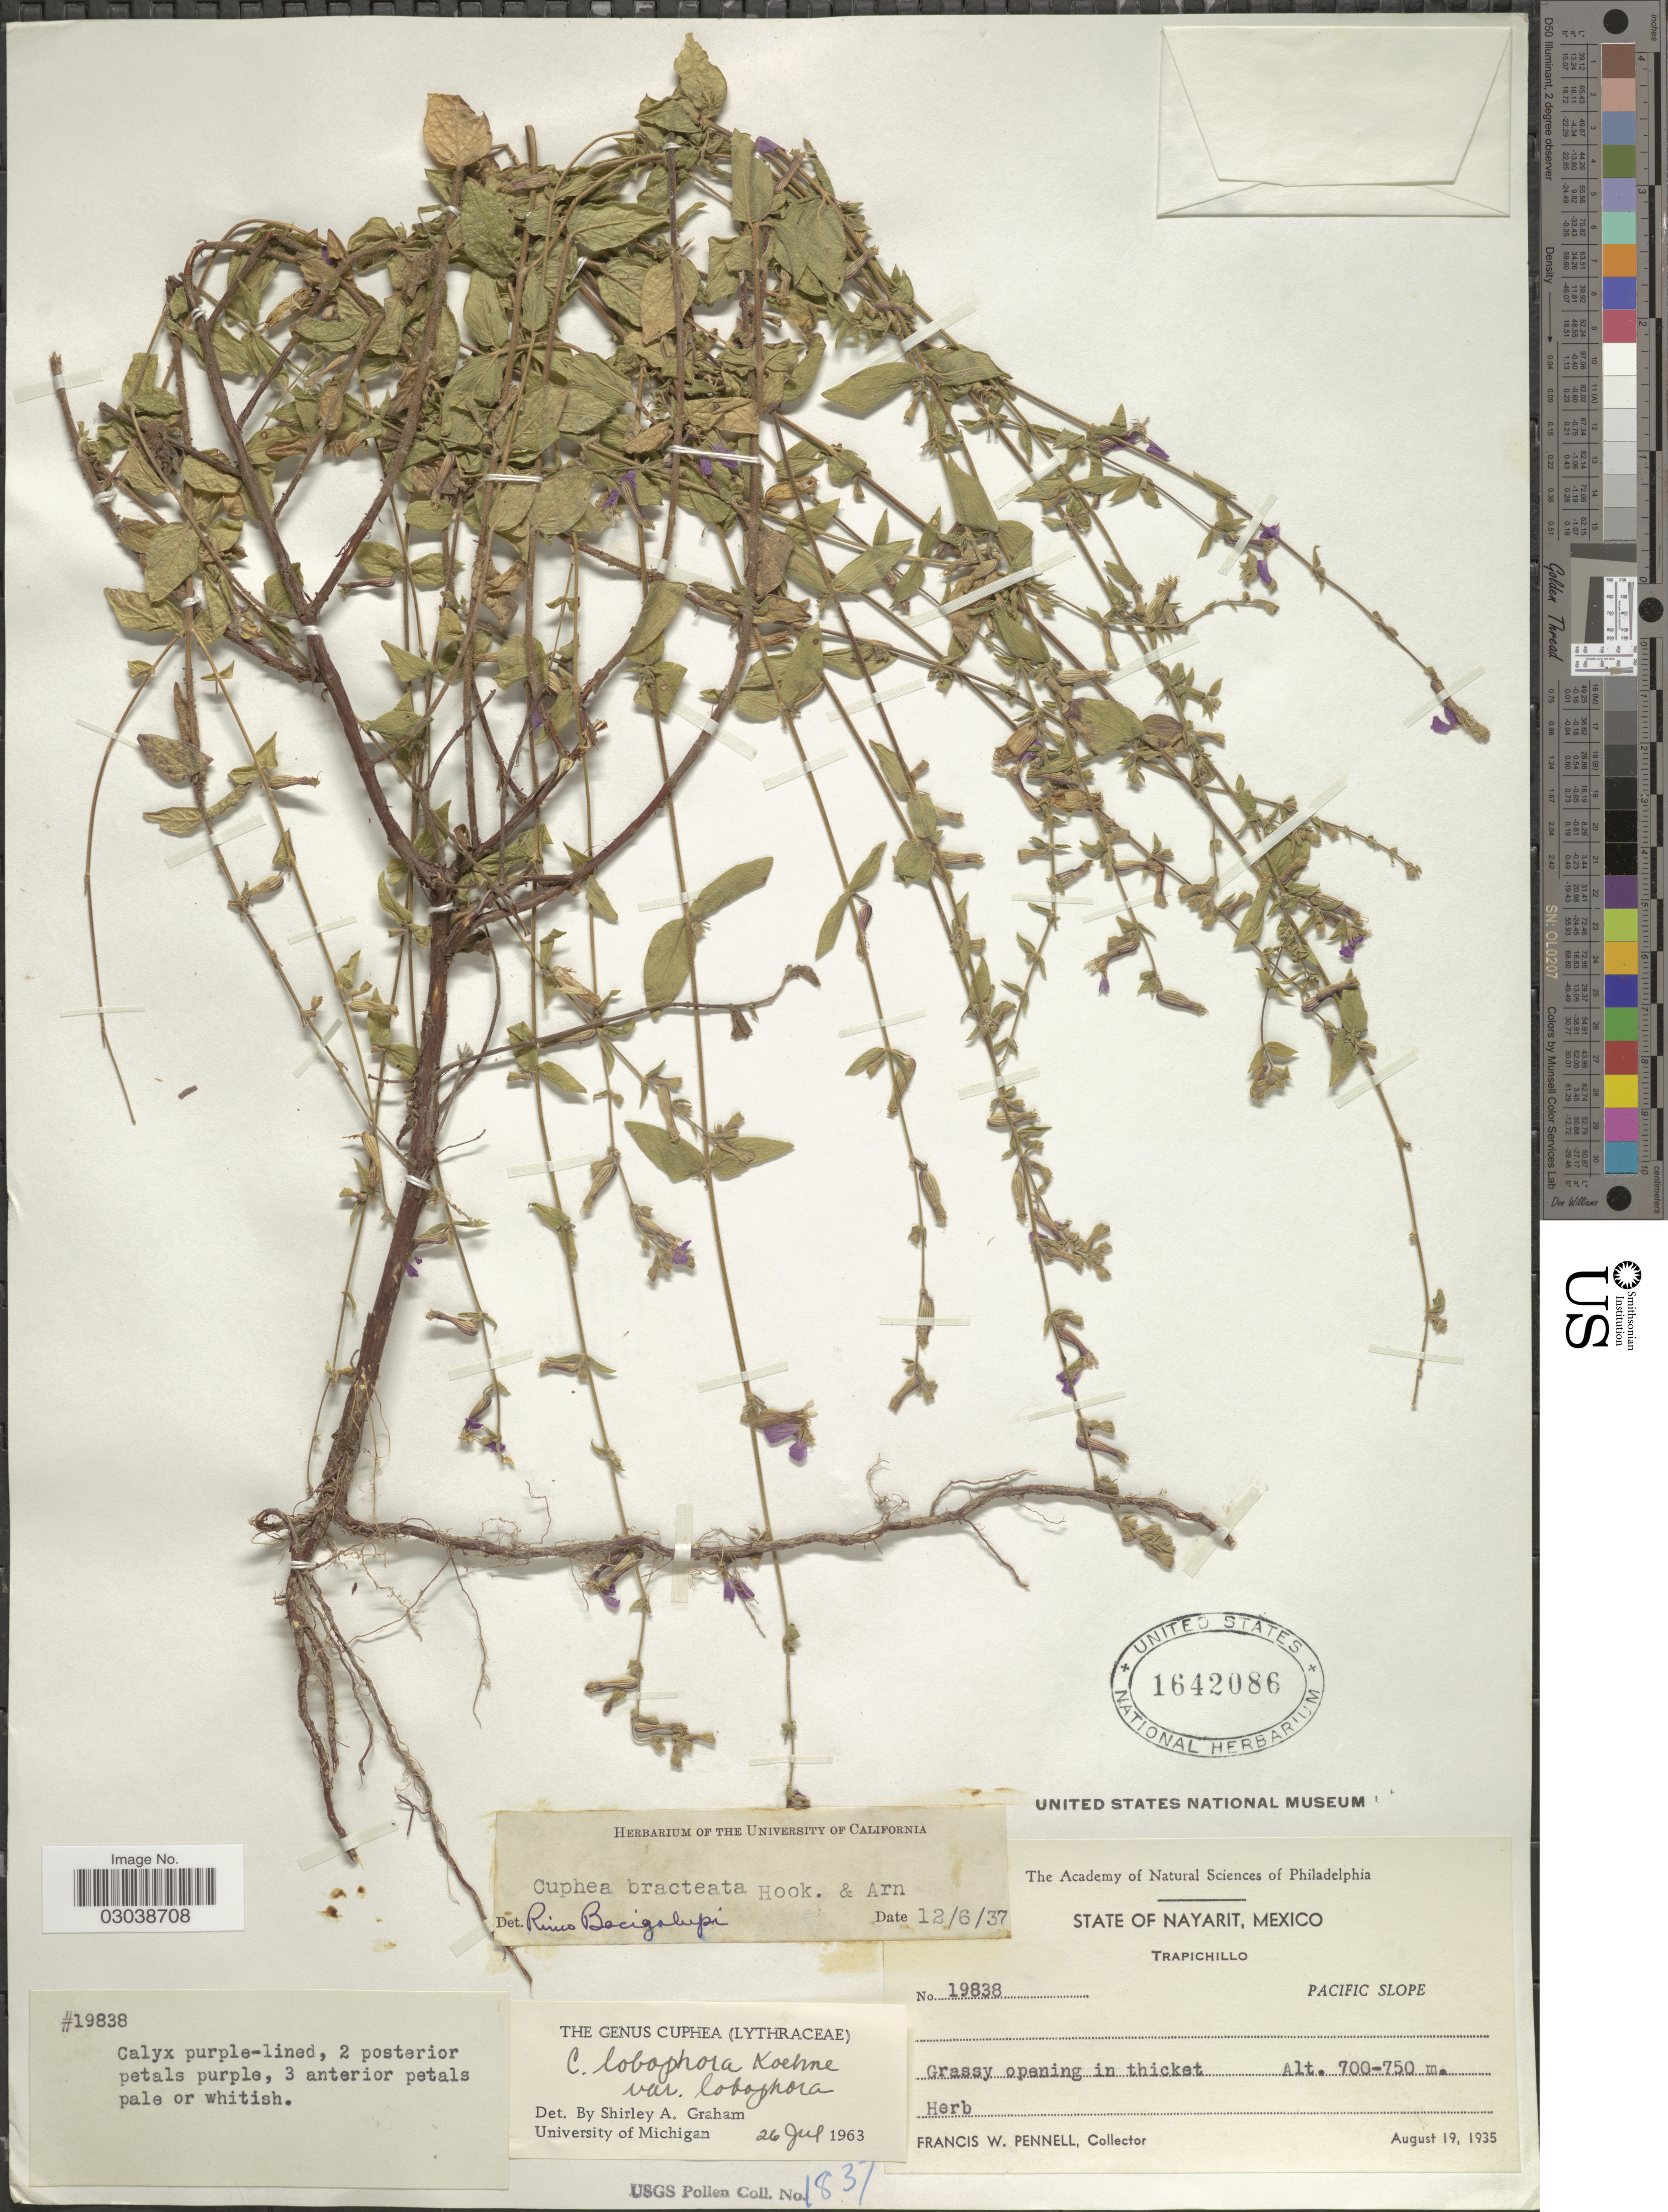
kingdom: Plantae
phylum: Tracheophyta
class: Magnoliopsida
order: Myrtales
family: Lythraceae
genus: Cuphea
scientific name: Cuphea lobophora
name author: Koehne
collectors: F. W. Pennell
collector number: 19838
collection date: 1935-08-19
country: Mexico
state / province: Nayarit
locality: Trapichillo. Pacific Slope.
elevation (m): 700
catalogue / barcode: US 1642086